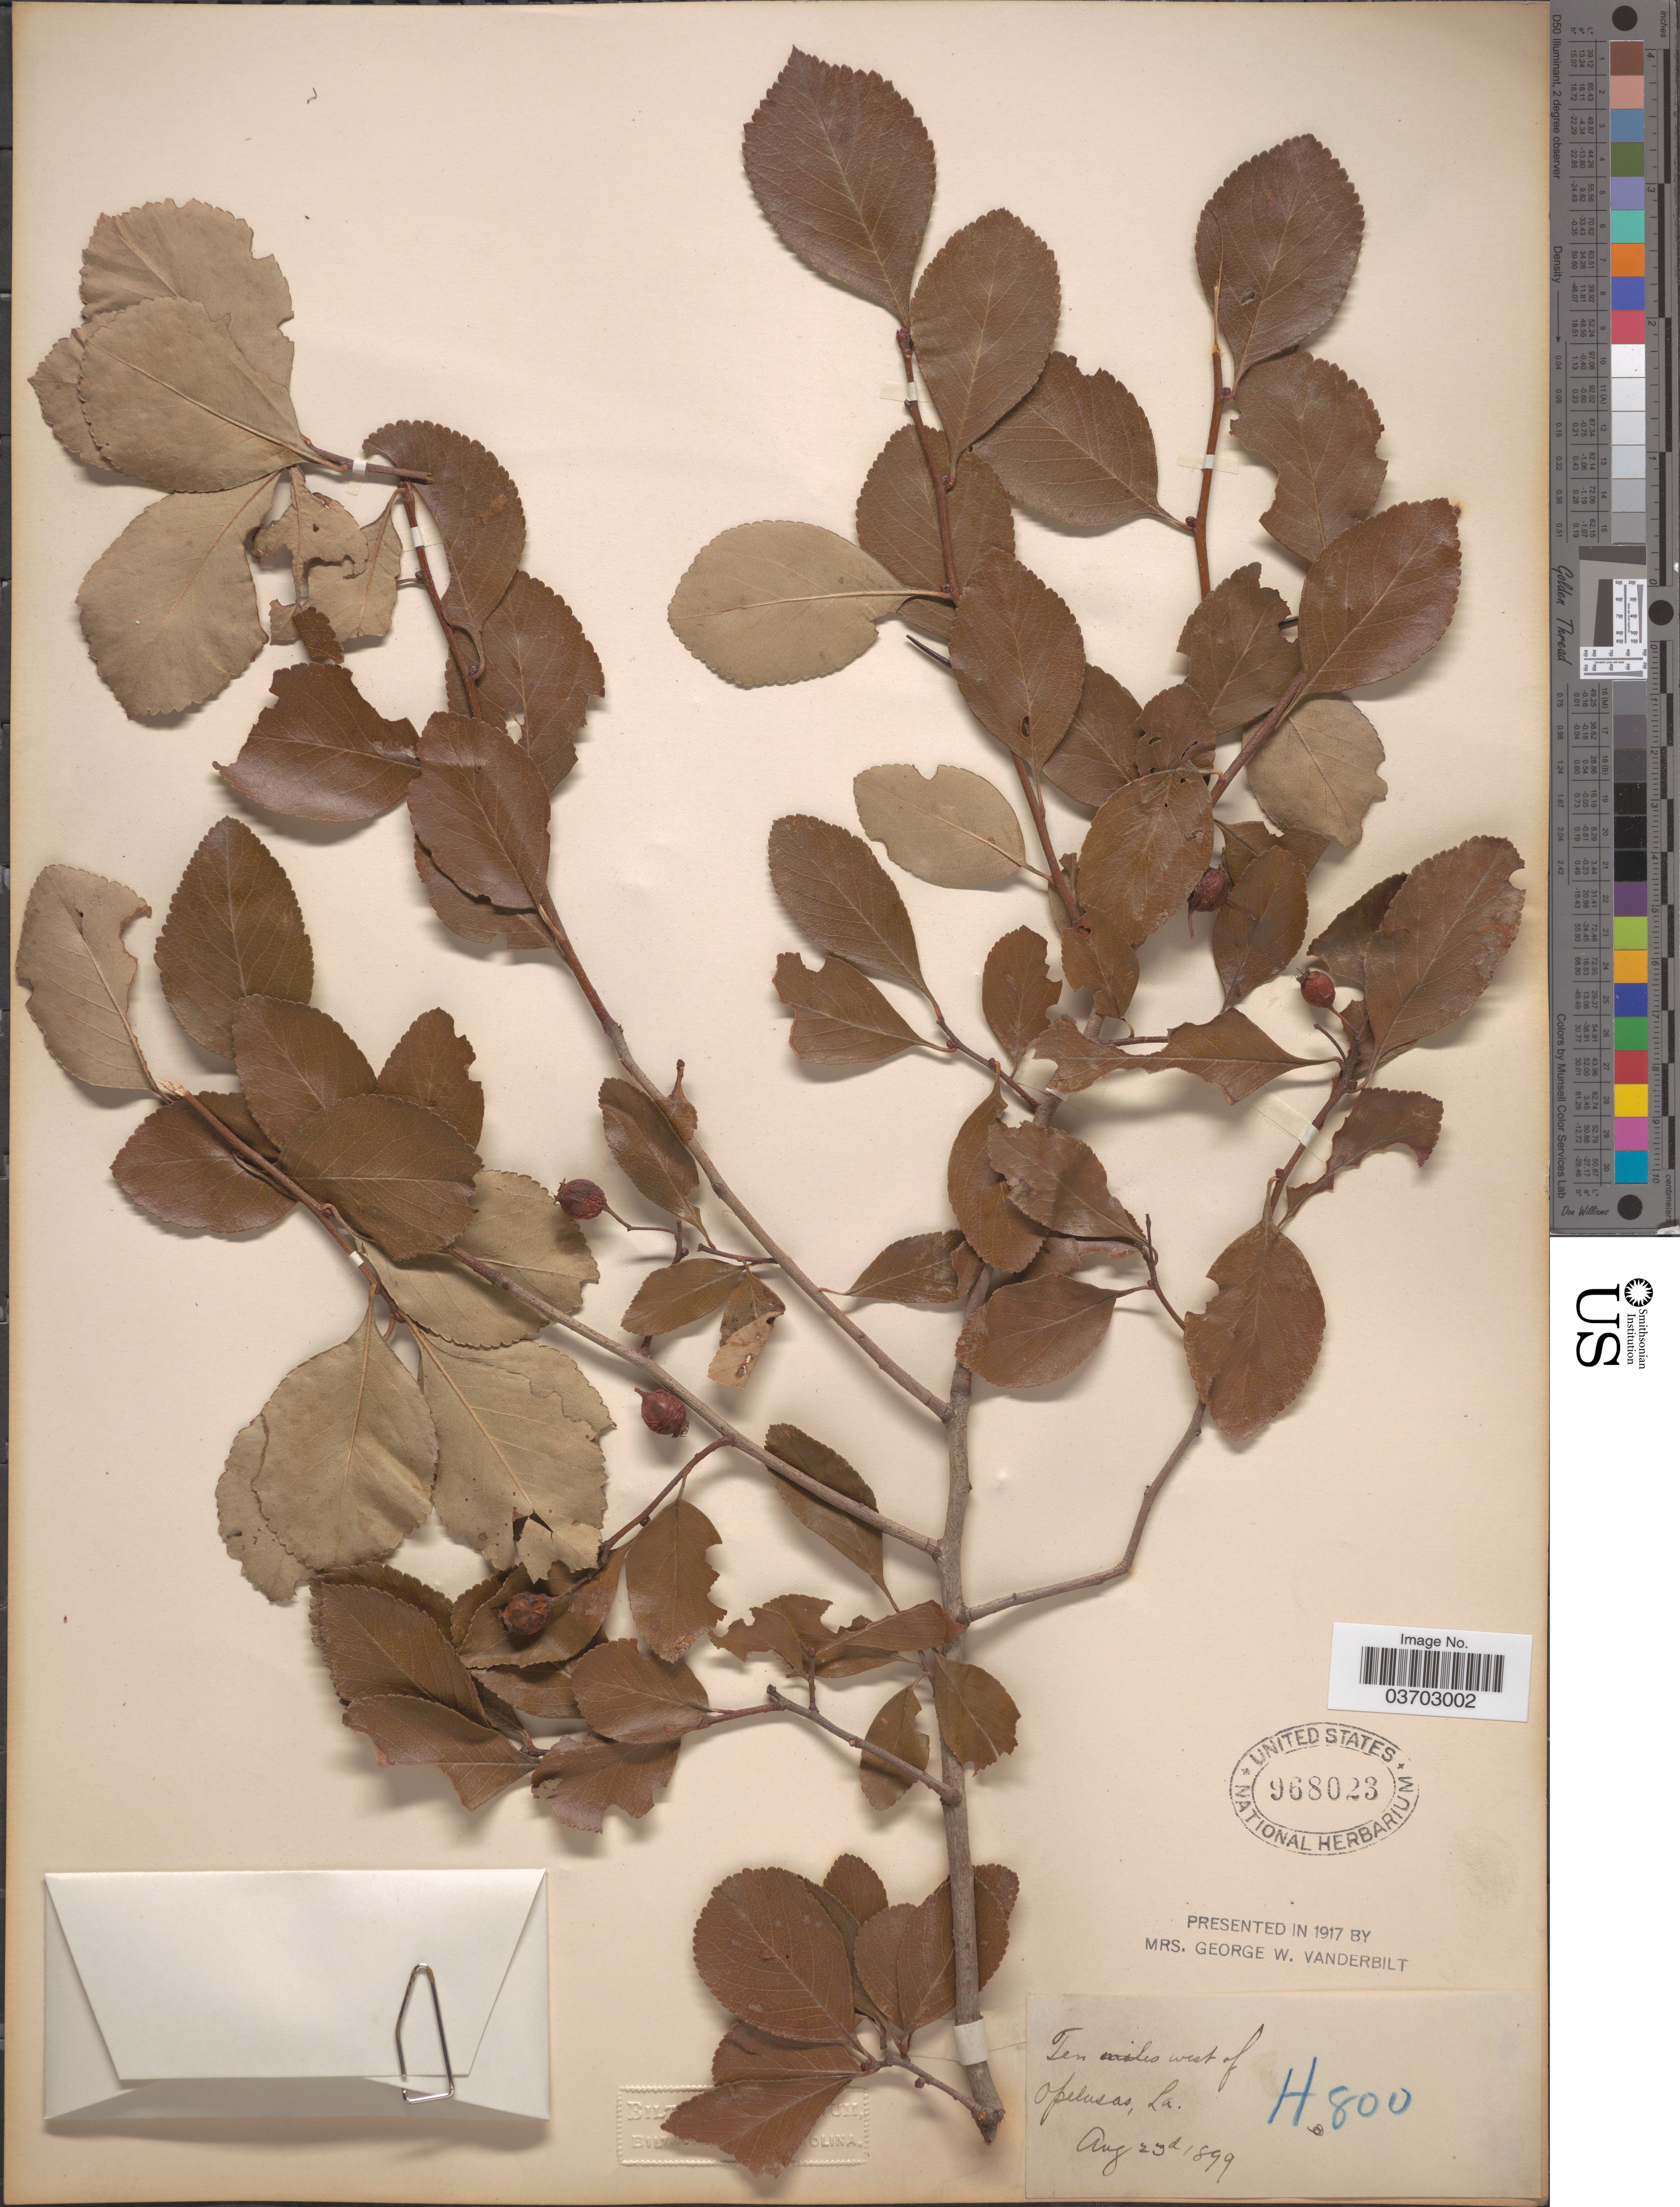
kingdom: Plantae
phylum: Tracheophyta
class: Magnoliopsida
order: Rosales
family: Rosaceae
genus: Crataegus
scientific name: Crataegus crus-galli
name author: L.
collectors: ex herb. Biltmore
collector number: H800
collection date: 1899-08-23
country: United States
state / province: Louisiana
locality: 10 miles west of Opelusas.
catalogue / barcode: US 968023